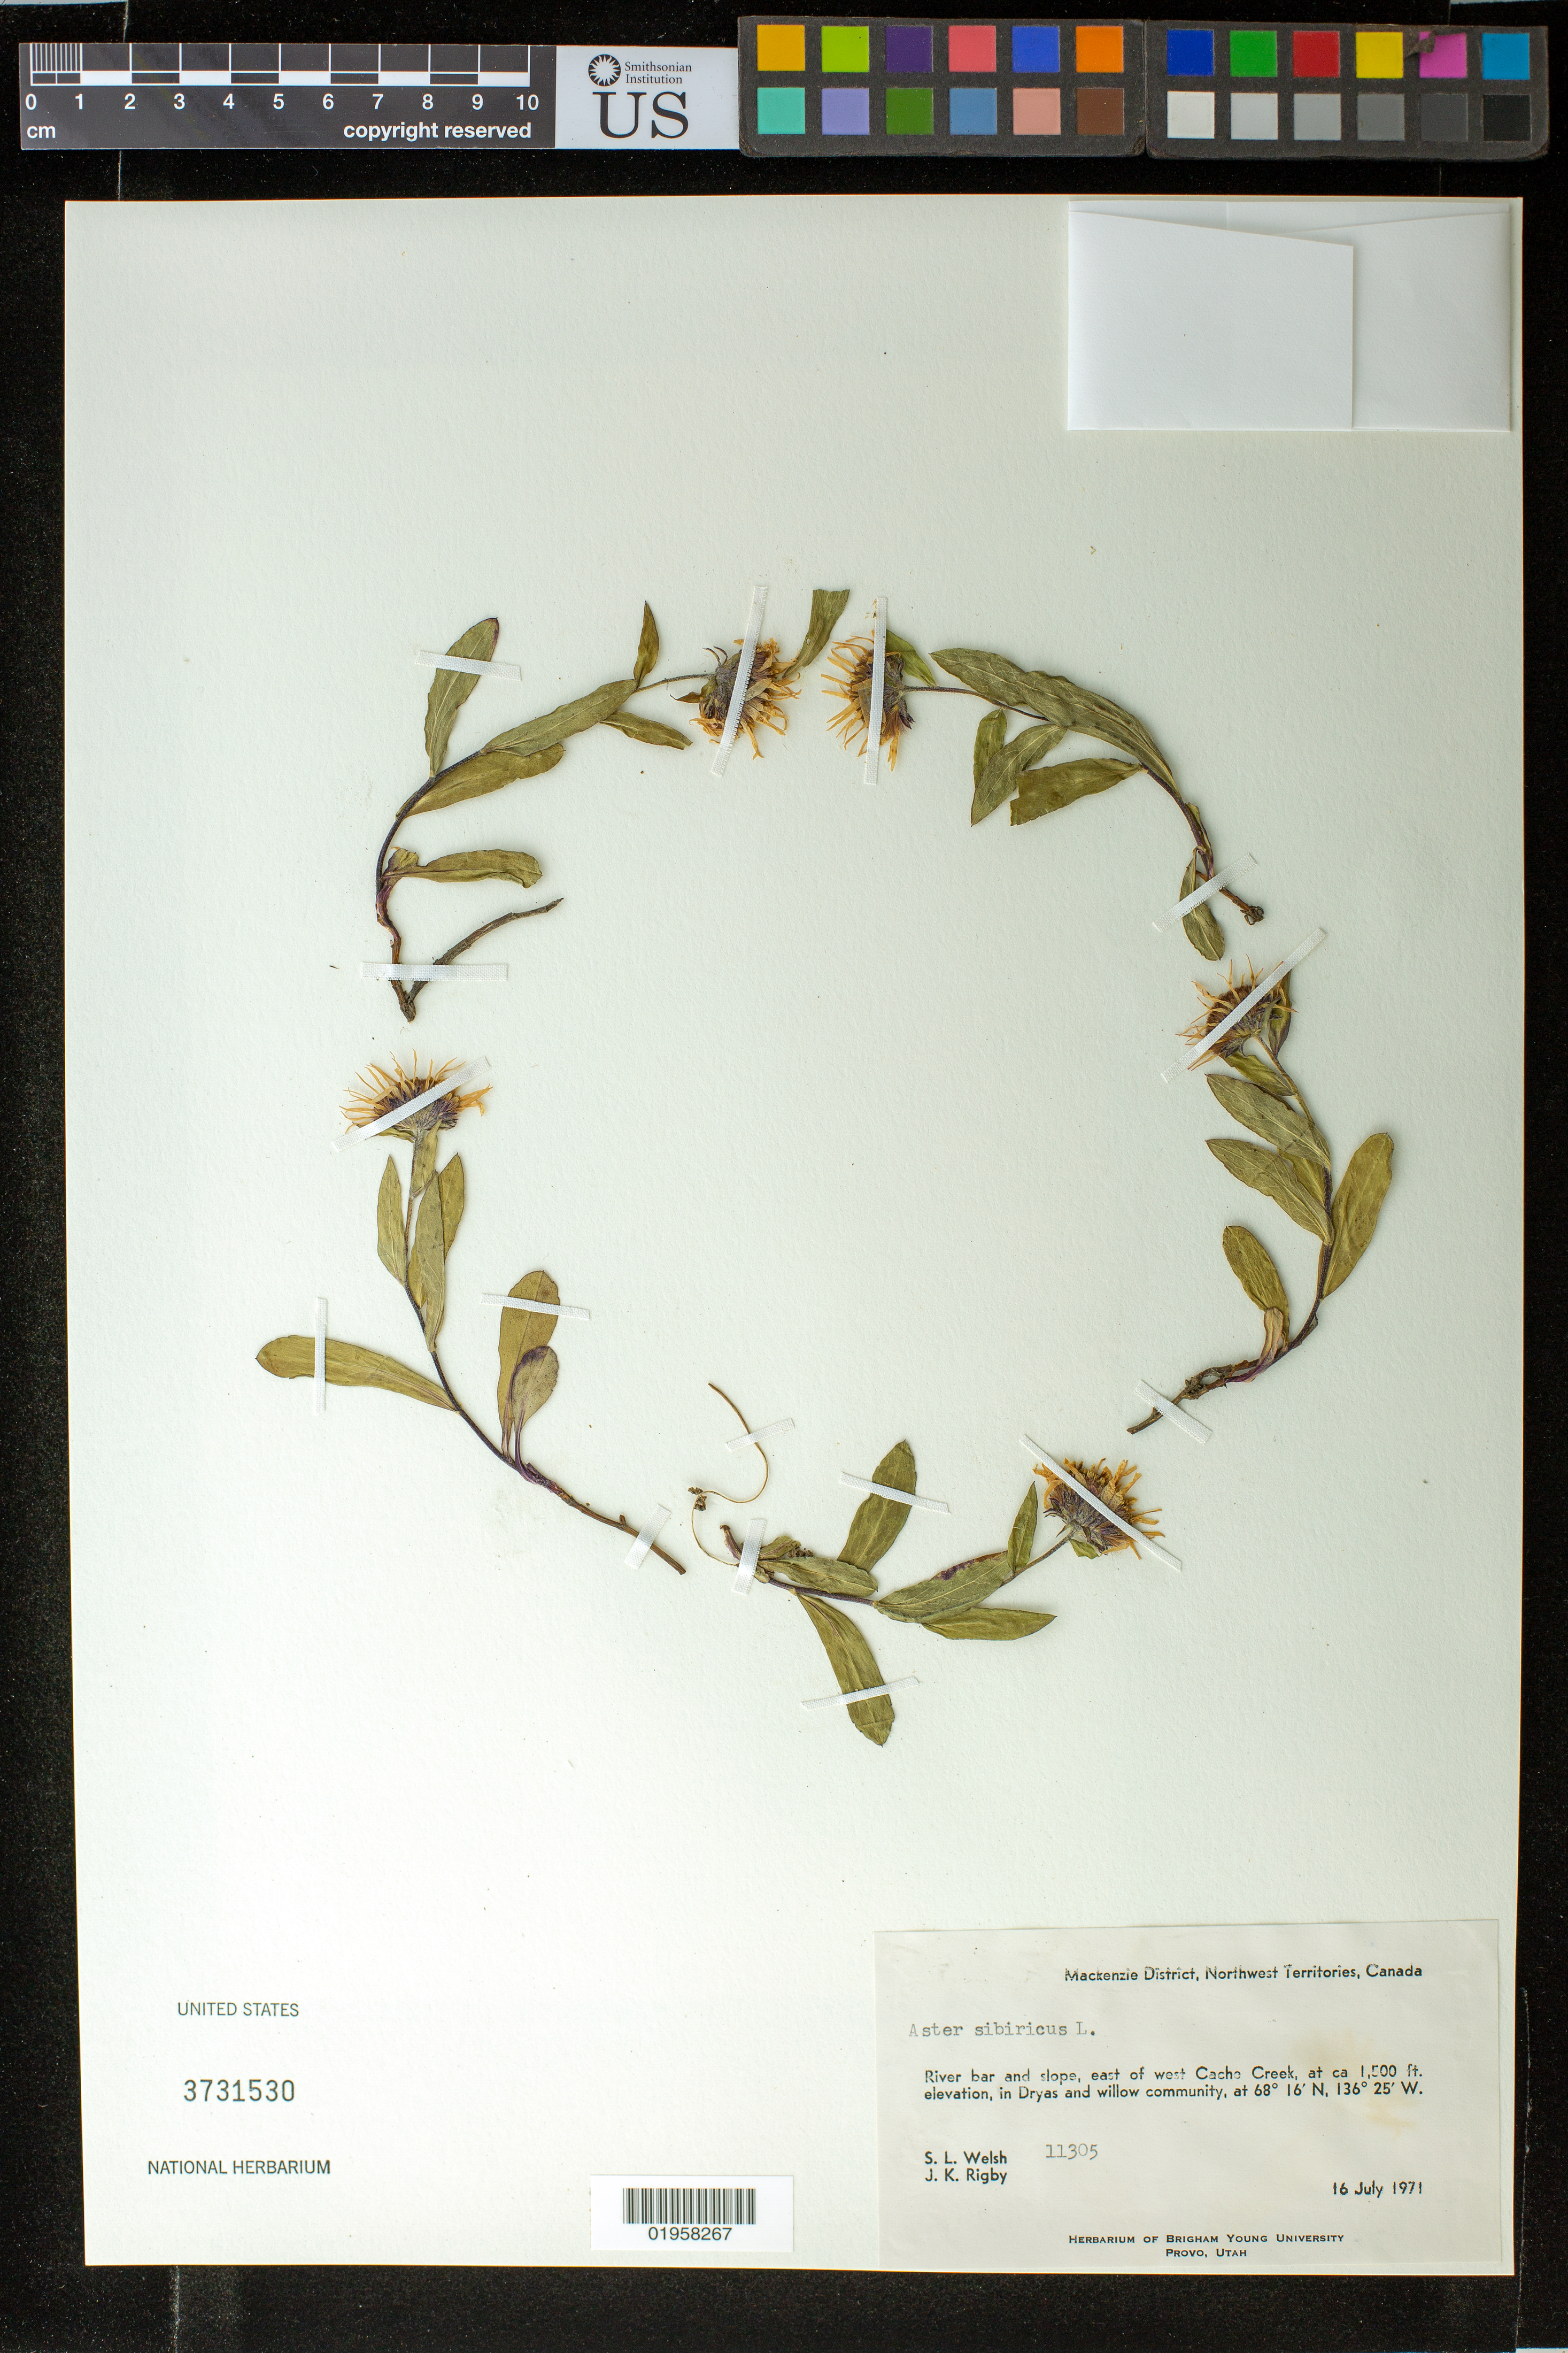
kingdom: Plantae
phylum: Tracheophyta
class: Magnoliopsida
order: Asterales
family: Asteraceae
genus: Eurybia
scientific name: Eurybia sibirica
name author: (L.) G.L. Nesom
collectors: S. Welsh & J. Rigby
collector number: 11305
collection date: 1971-07-16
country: Canada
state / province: Northwest Territories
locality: Mackenzie District, E of west Cache Creek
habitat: River bar and slope, in Dryas and willow community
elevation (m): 457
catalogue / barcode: US 3731530